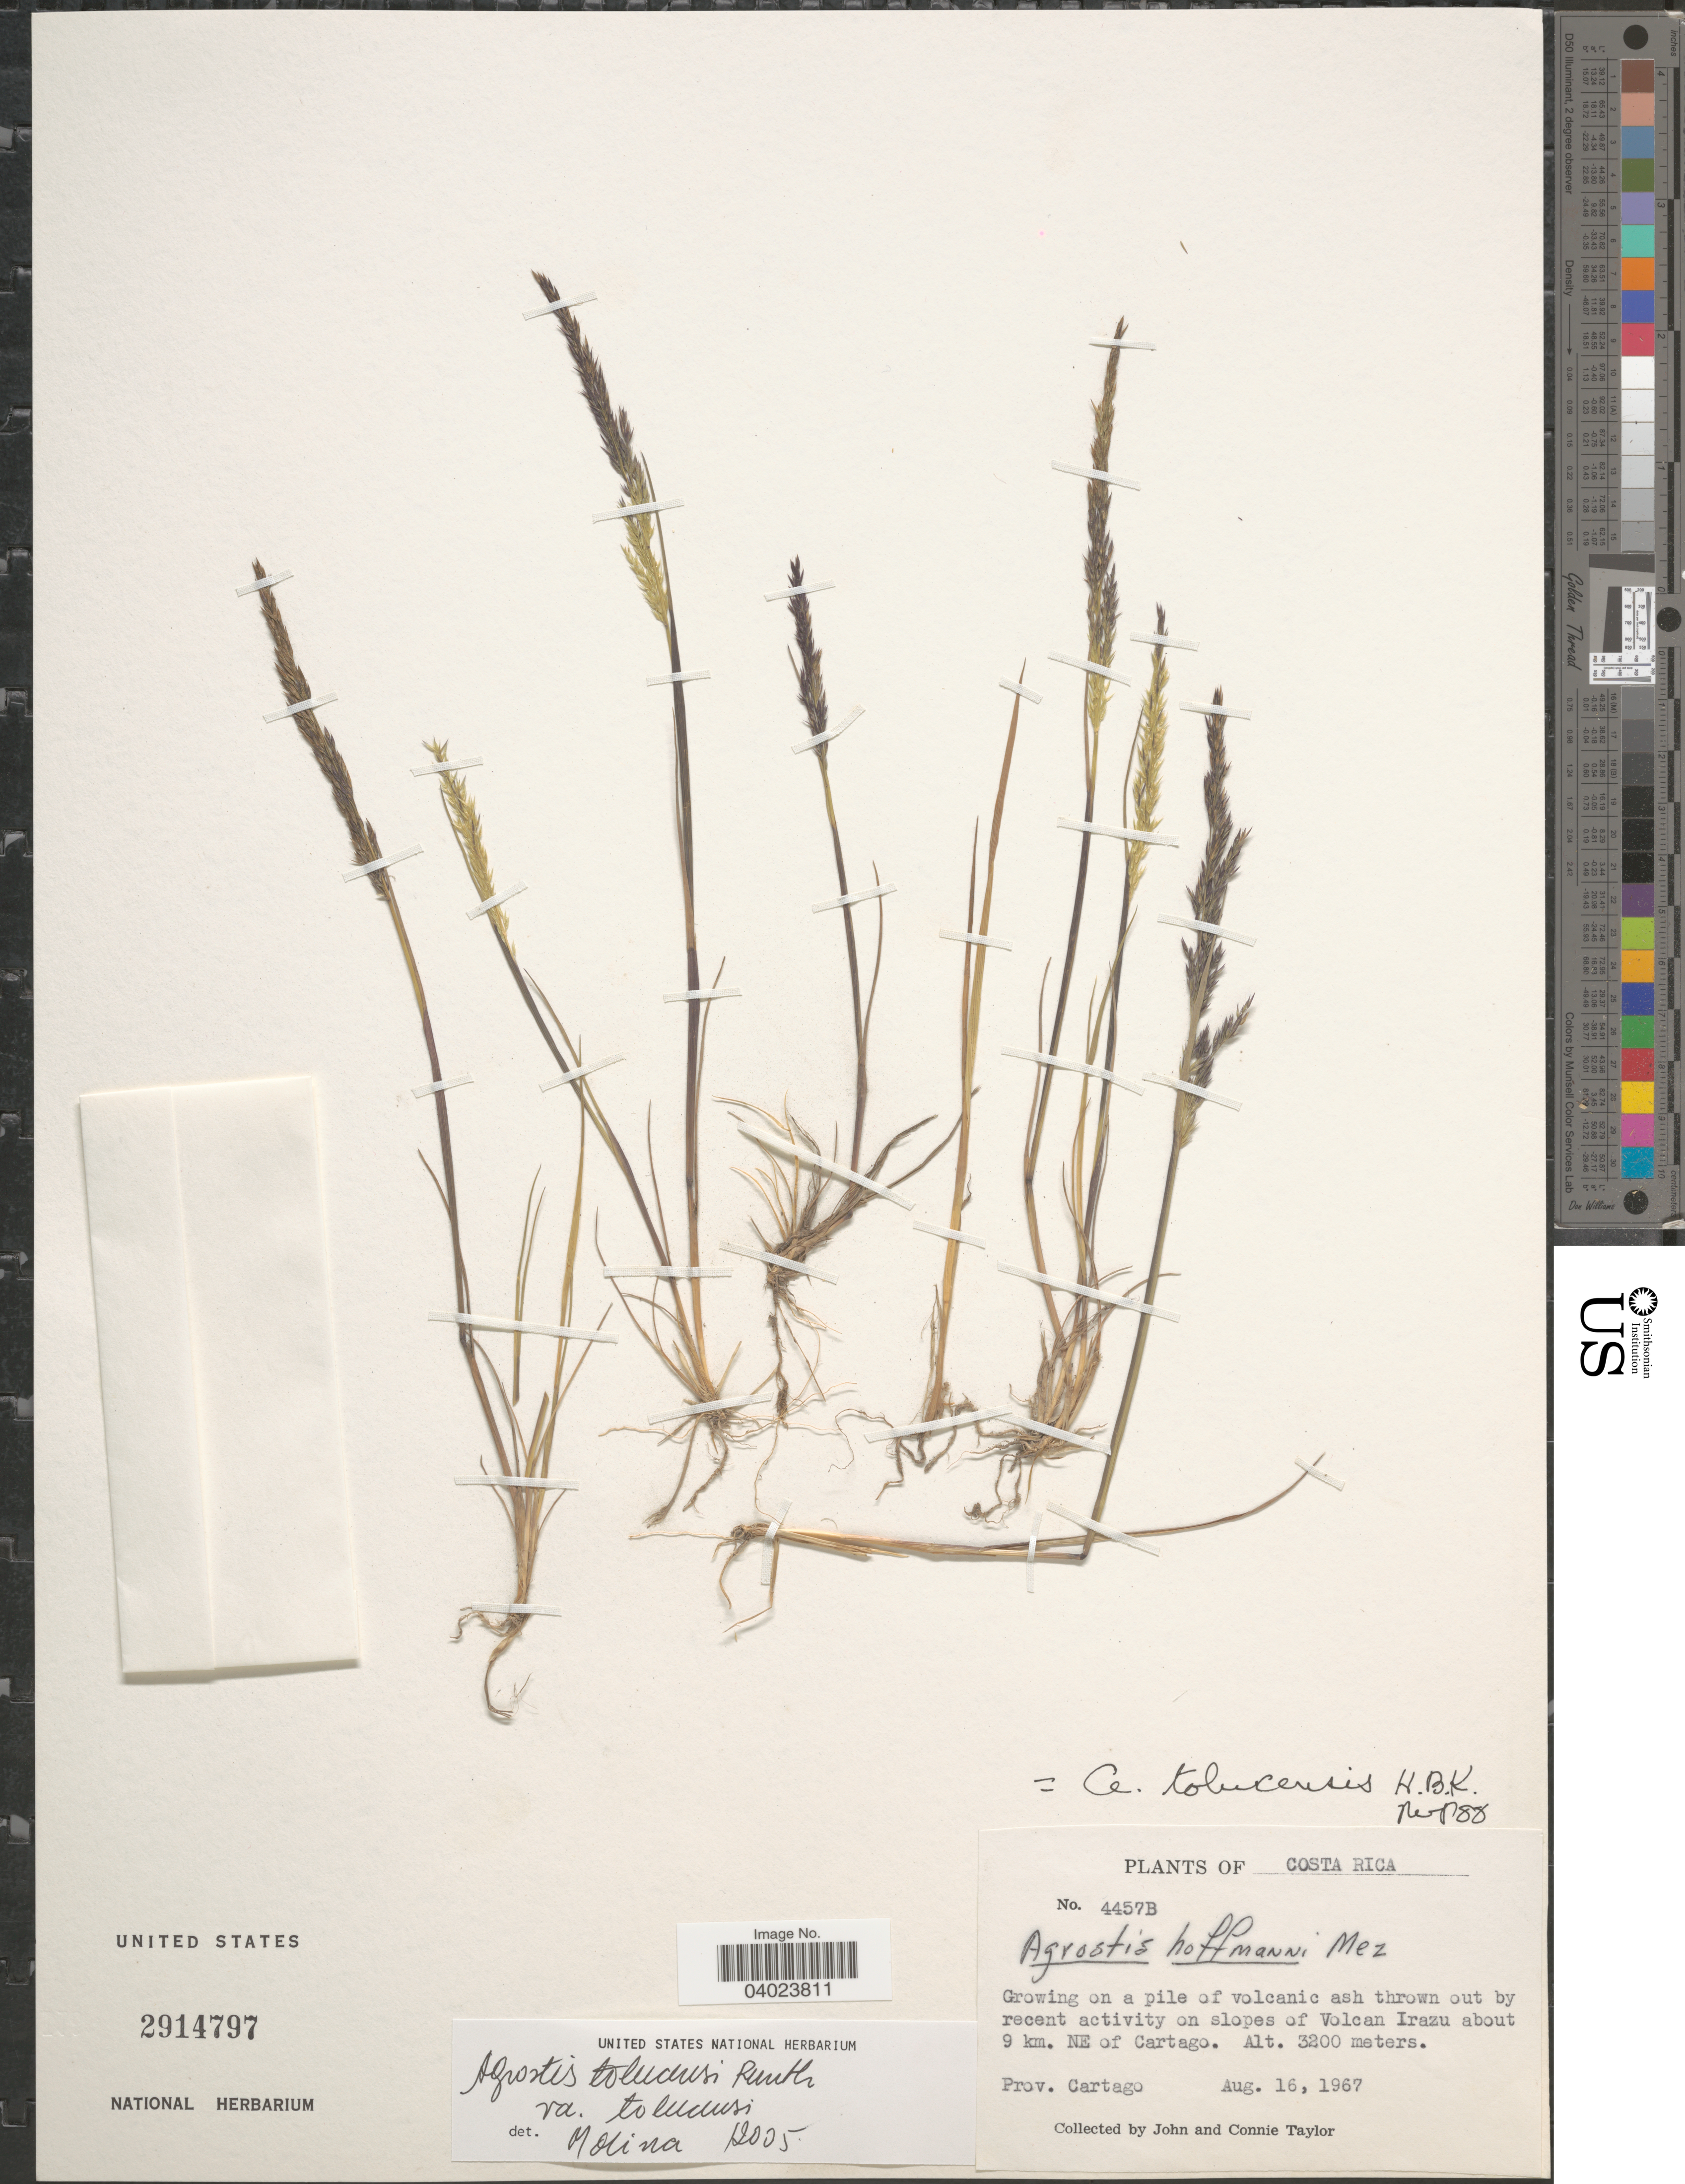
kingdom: Plantae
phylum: Tracheophyta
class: Liliopsida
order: Poales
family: Poaceae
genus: Agrostis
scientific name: Agrostis tolucensis Kunth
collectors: J. Taylor & C. Taylor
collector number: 4475B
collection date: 1967-08-16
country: Costa Rica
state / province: Cartago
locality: On slopes of Volcan Irazu about 9 km. NE of Cartago.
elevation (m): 3200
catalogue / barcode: US 2914797